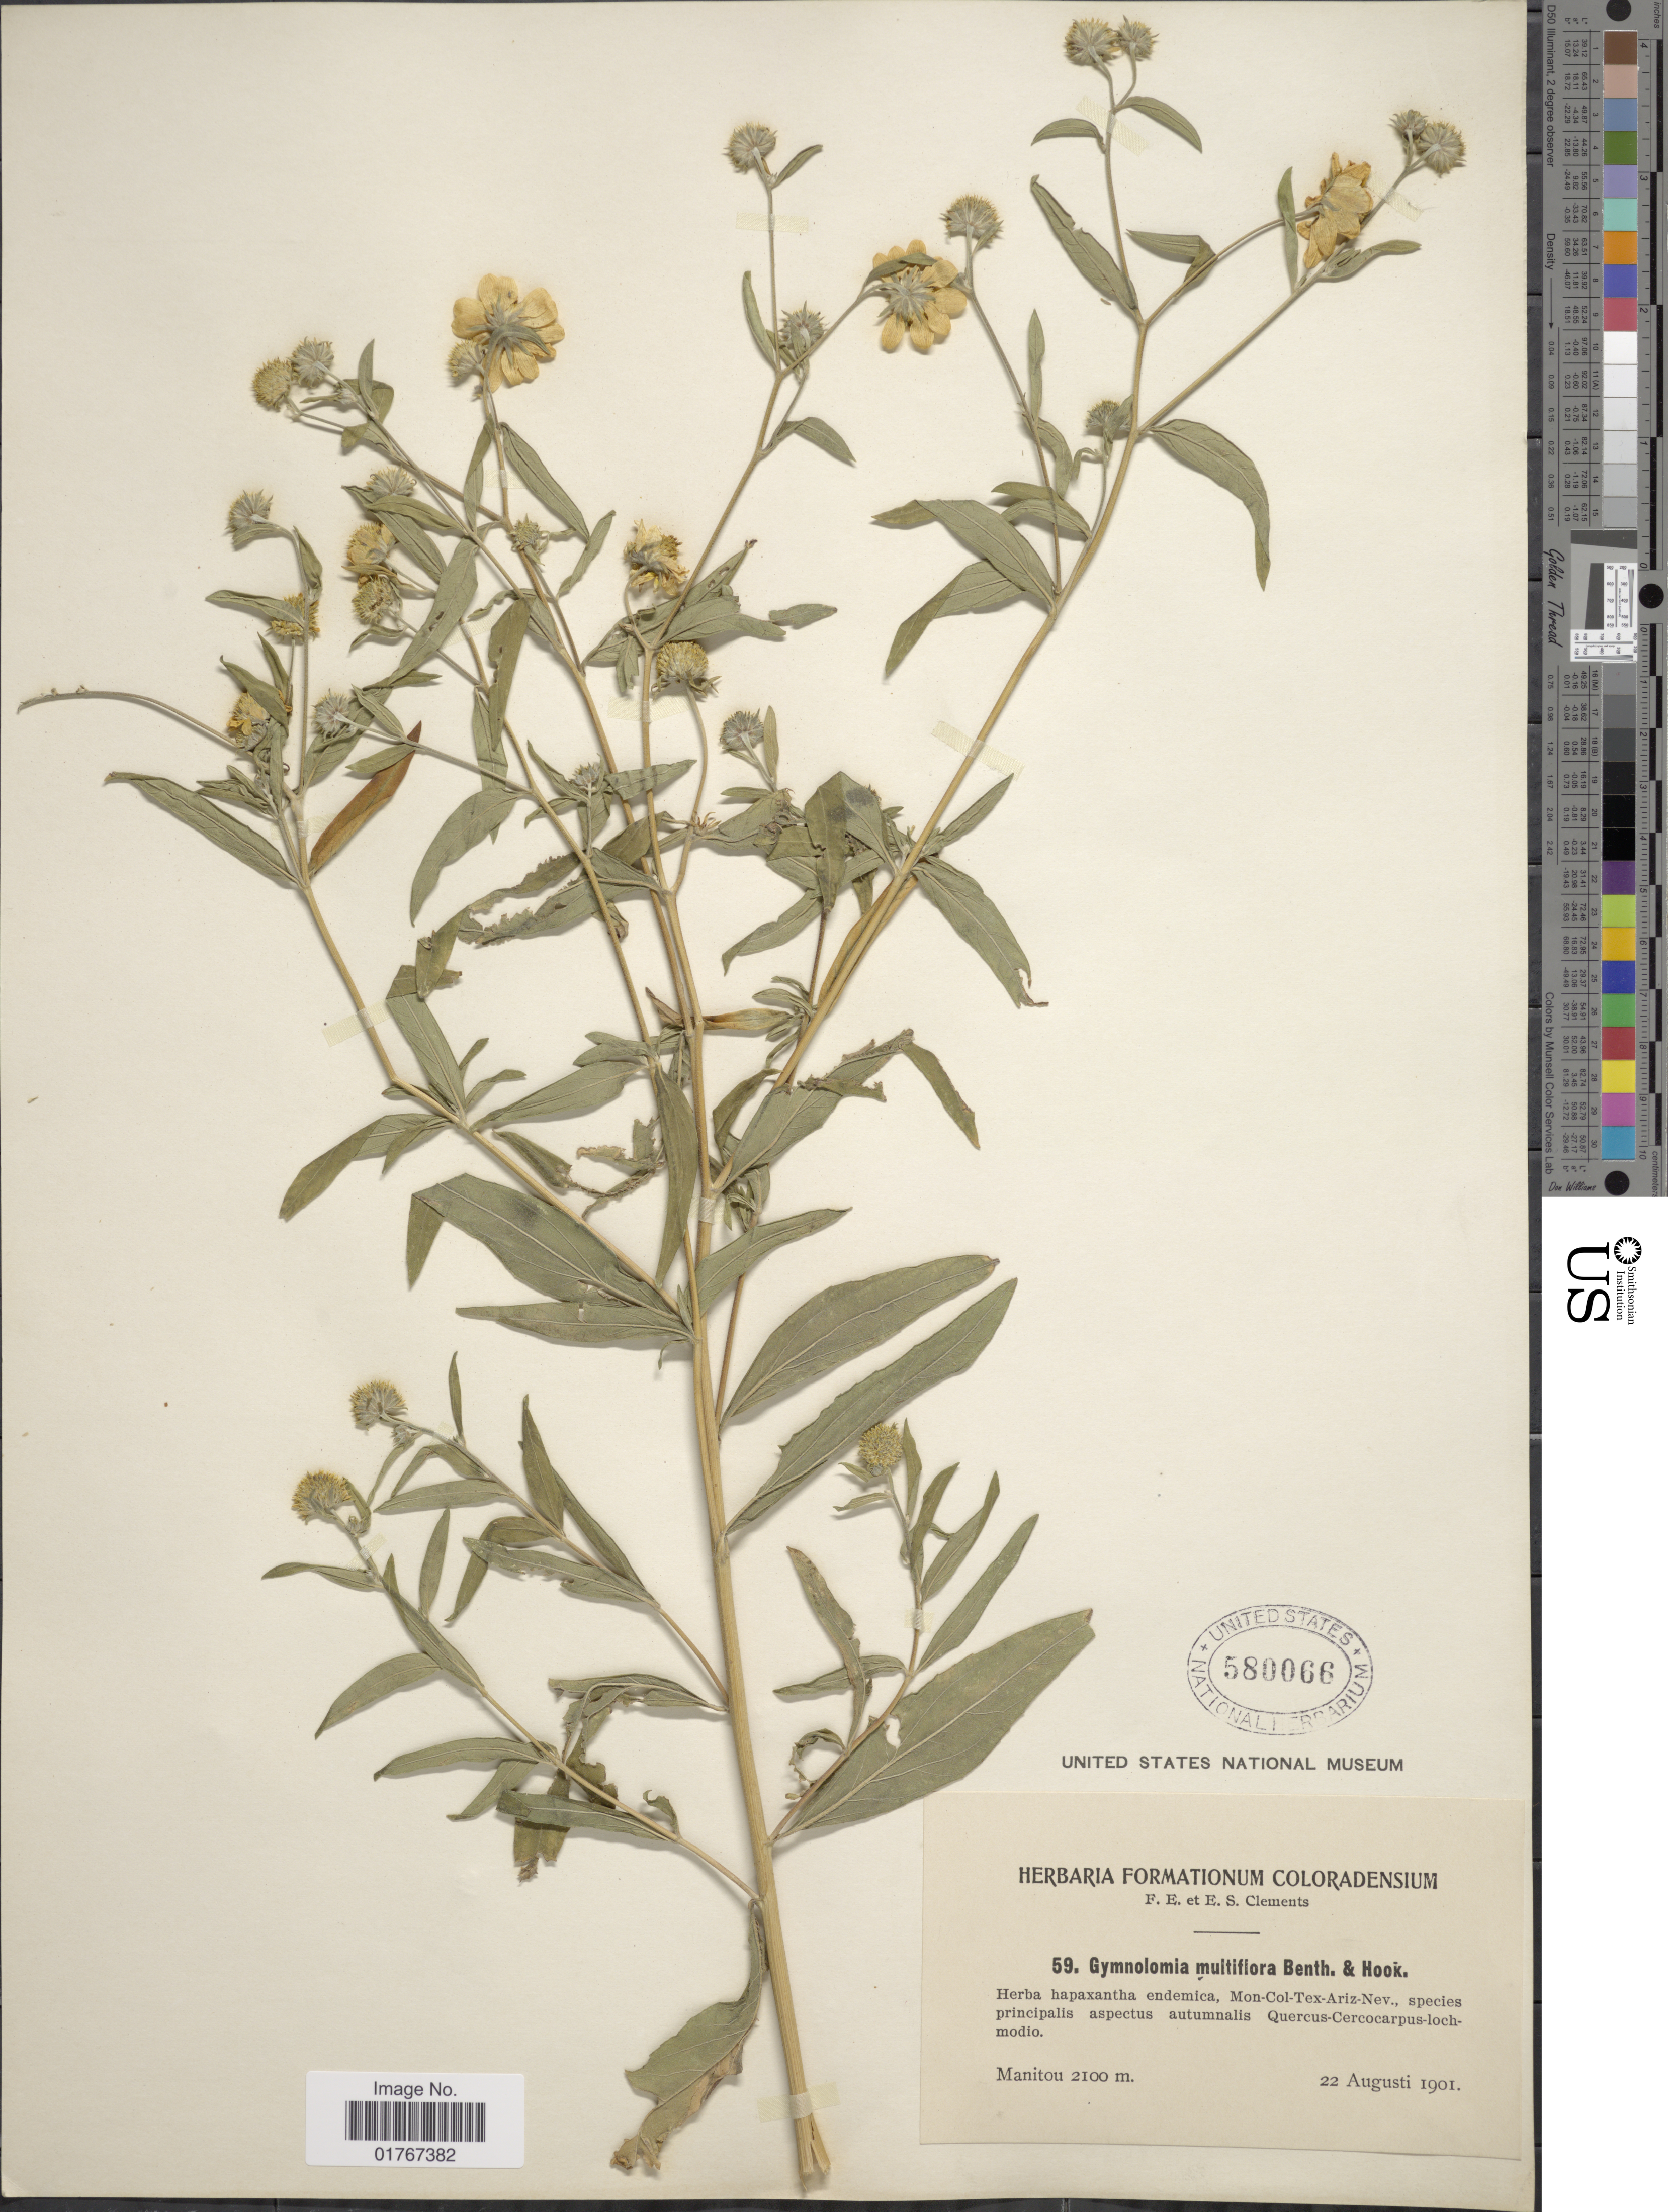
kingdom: Plantae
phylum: Tracheophyta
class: Magnoliopsida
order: Asterales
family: Asteraceae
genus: Heliomeris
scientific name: Heliomeris multiflora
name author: Nutt.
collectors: F. E. Clements & E. S. Clements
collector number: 59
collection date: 1901-08-22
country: United States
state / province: Colorado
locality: Manitou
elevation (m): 2100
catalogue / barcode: US 580066